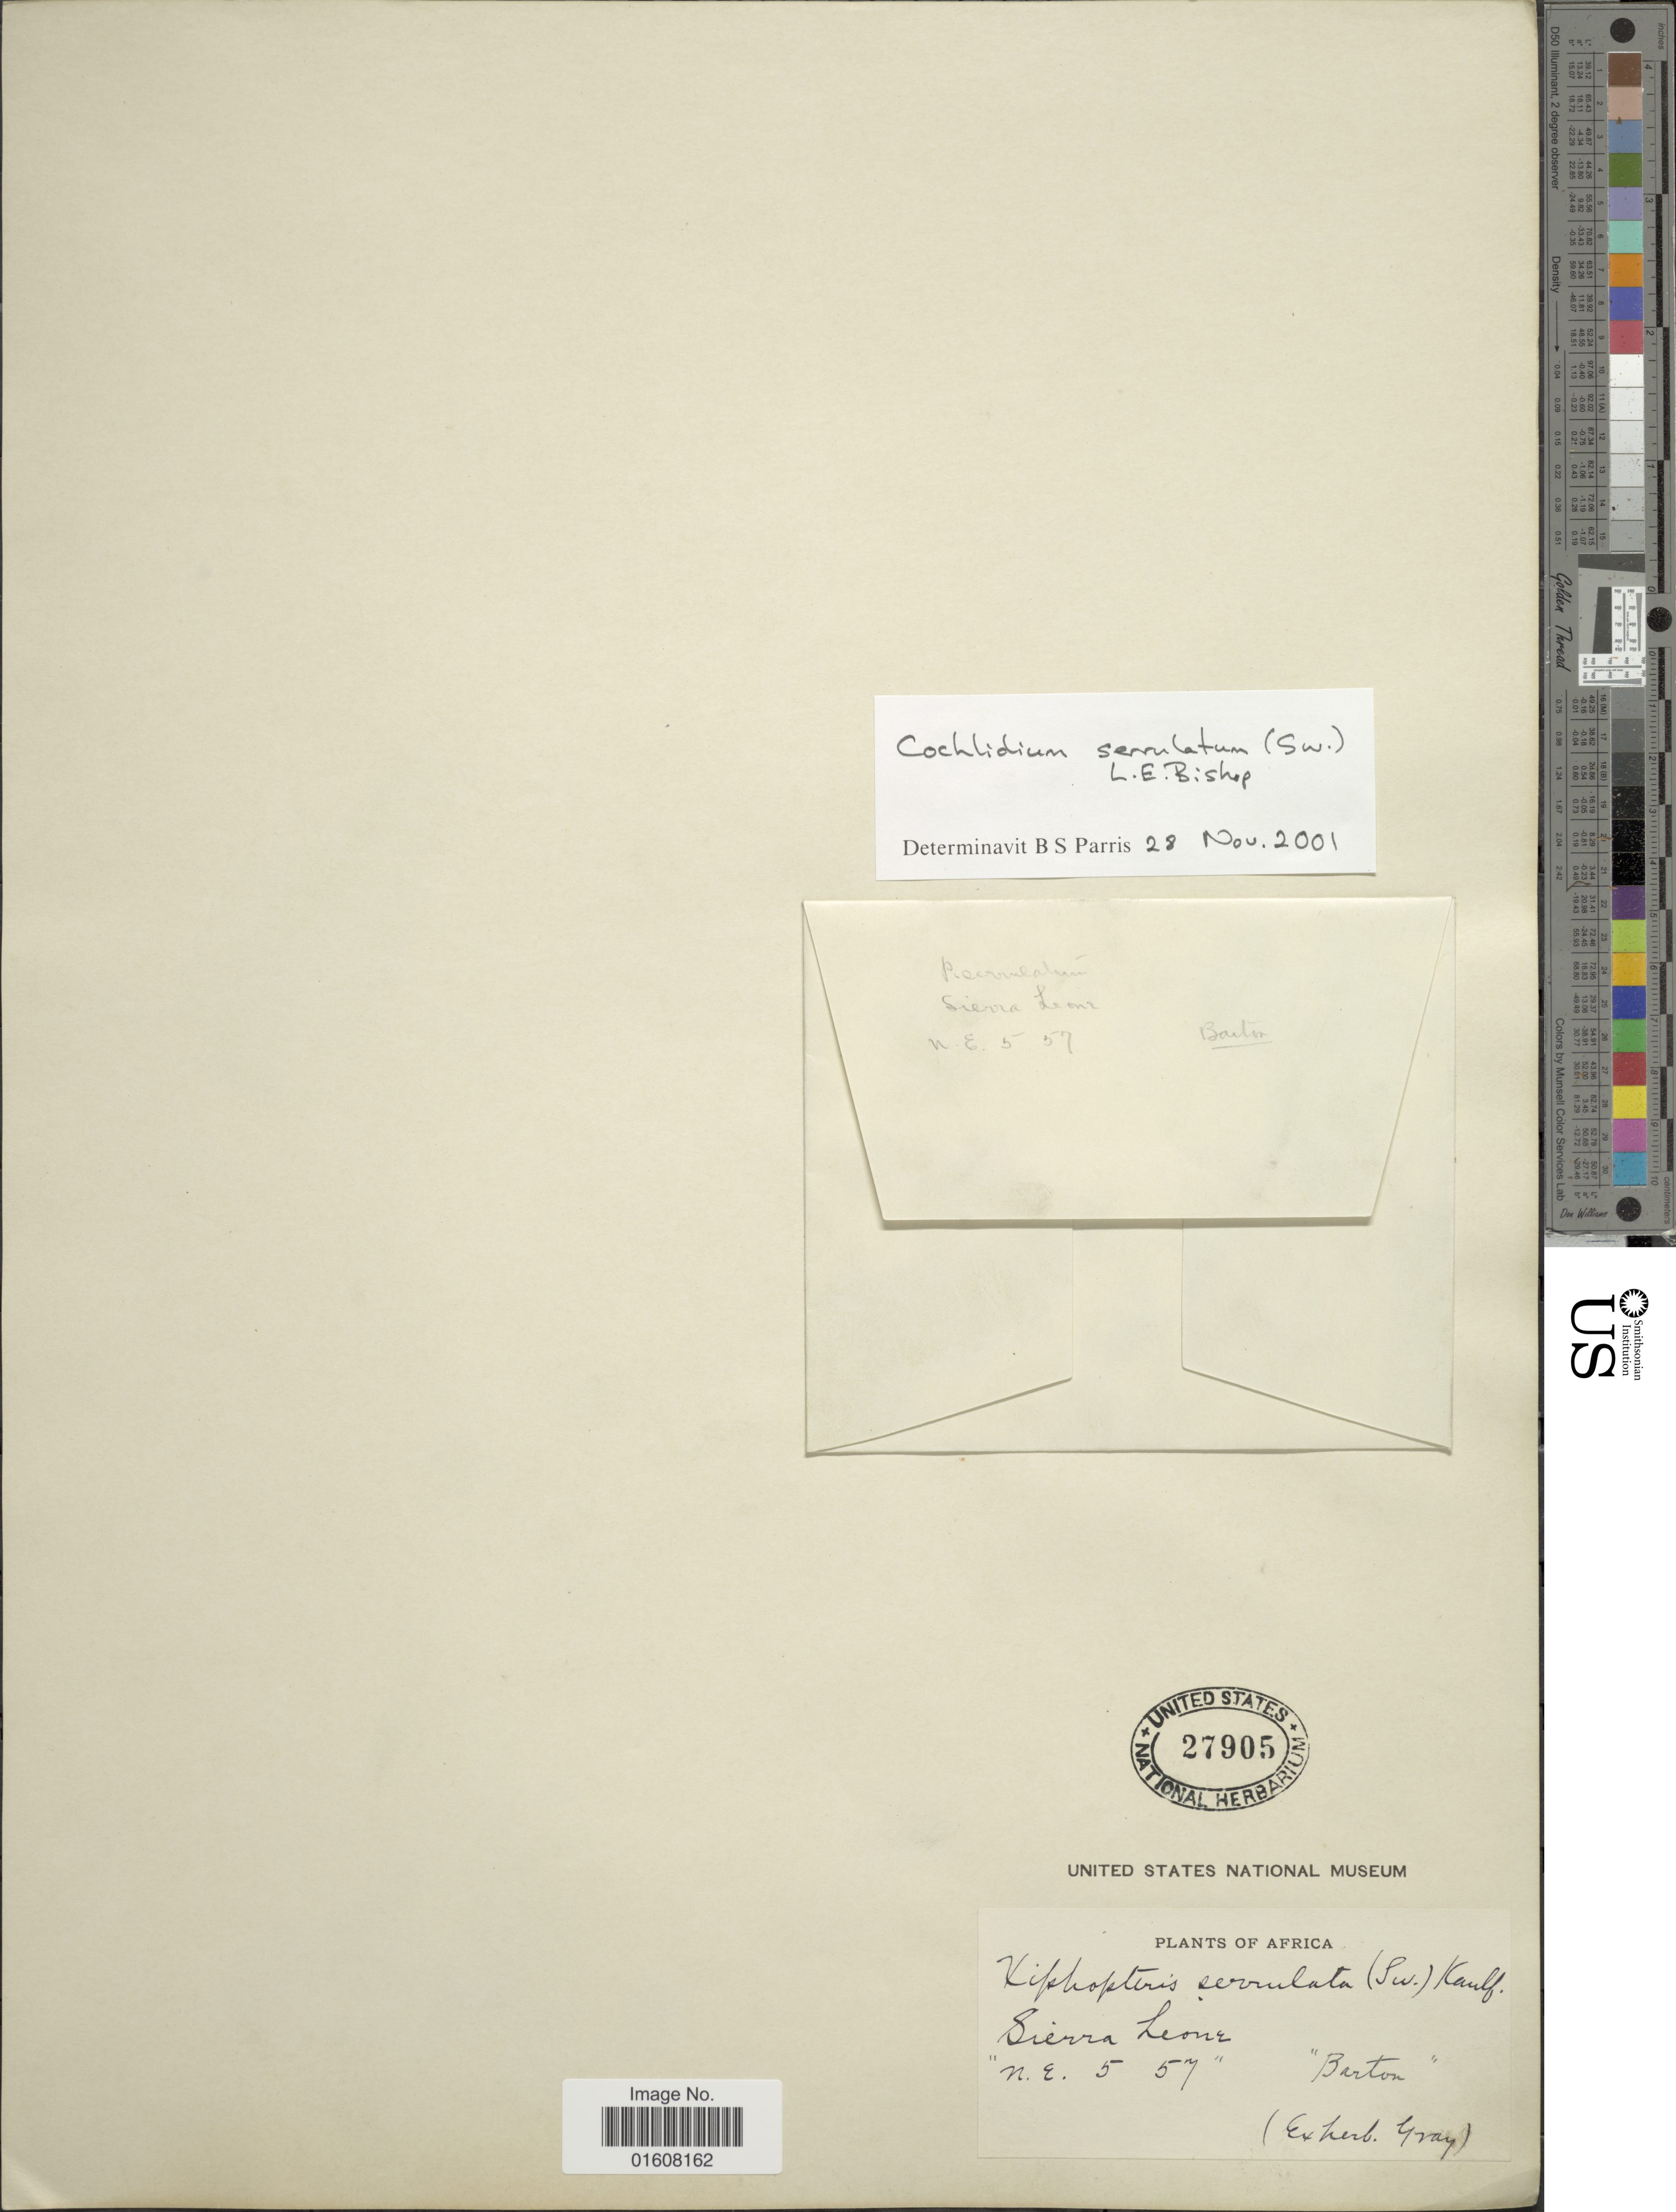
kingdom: Plantae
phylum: Tracheophyta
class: Polypodiopsida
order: Polypodiales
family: Polypodiaceae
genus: Cochlidium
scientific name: Cochlidium serrulatum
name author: (Sw.) L.E. Bishop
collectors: ex herb. Gray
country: Sierra Leone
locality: N. E. 5 57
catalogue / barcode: US 27905